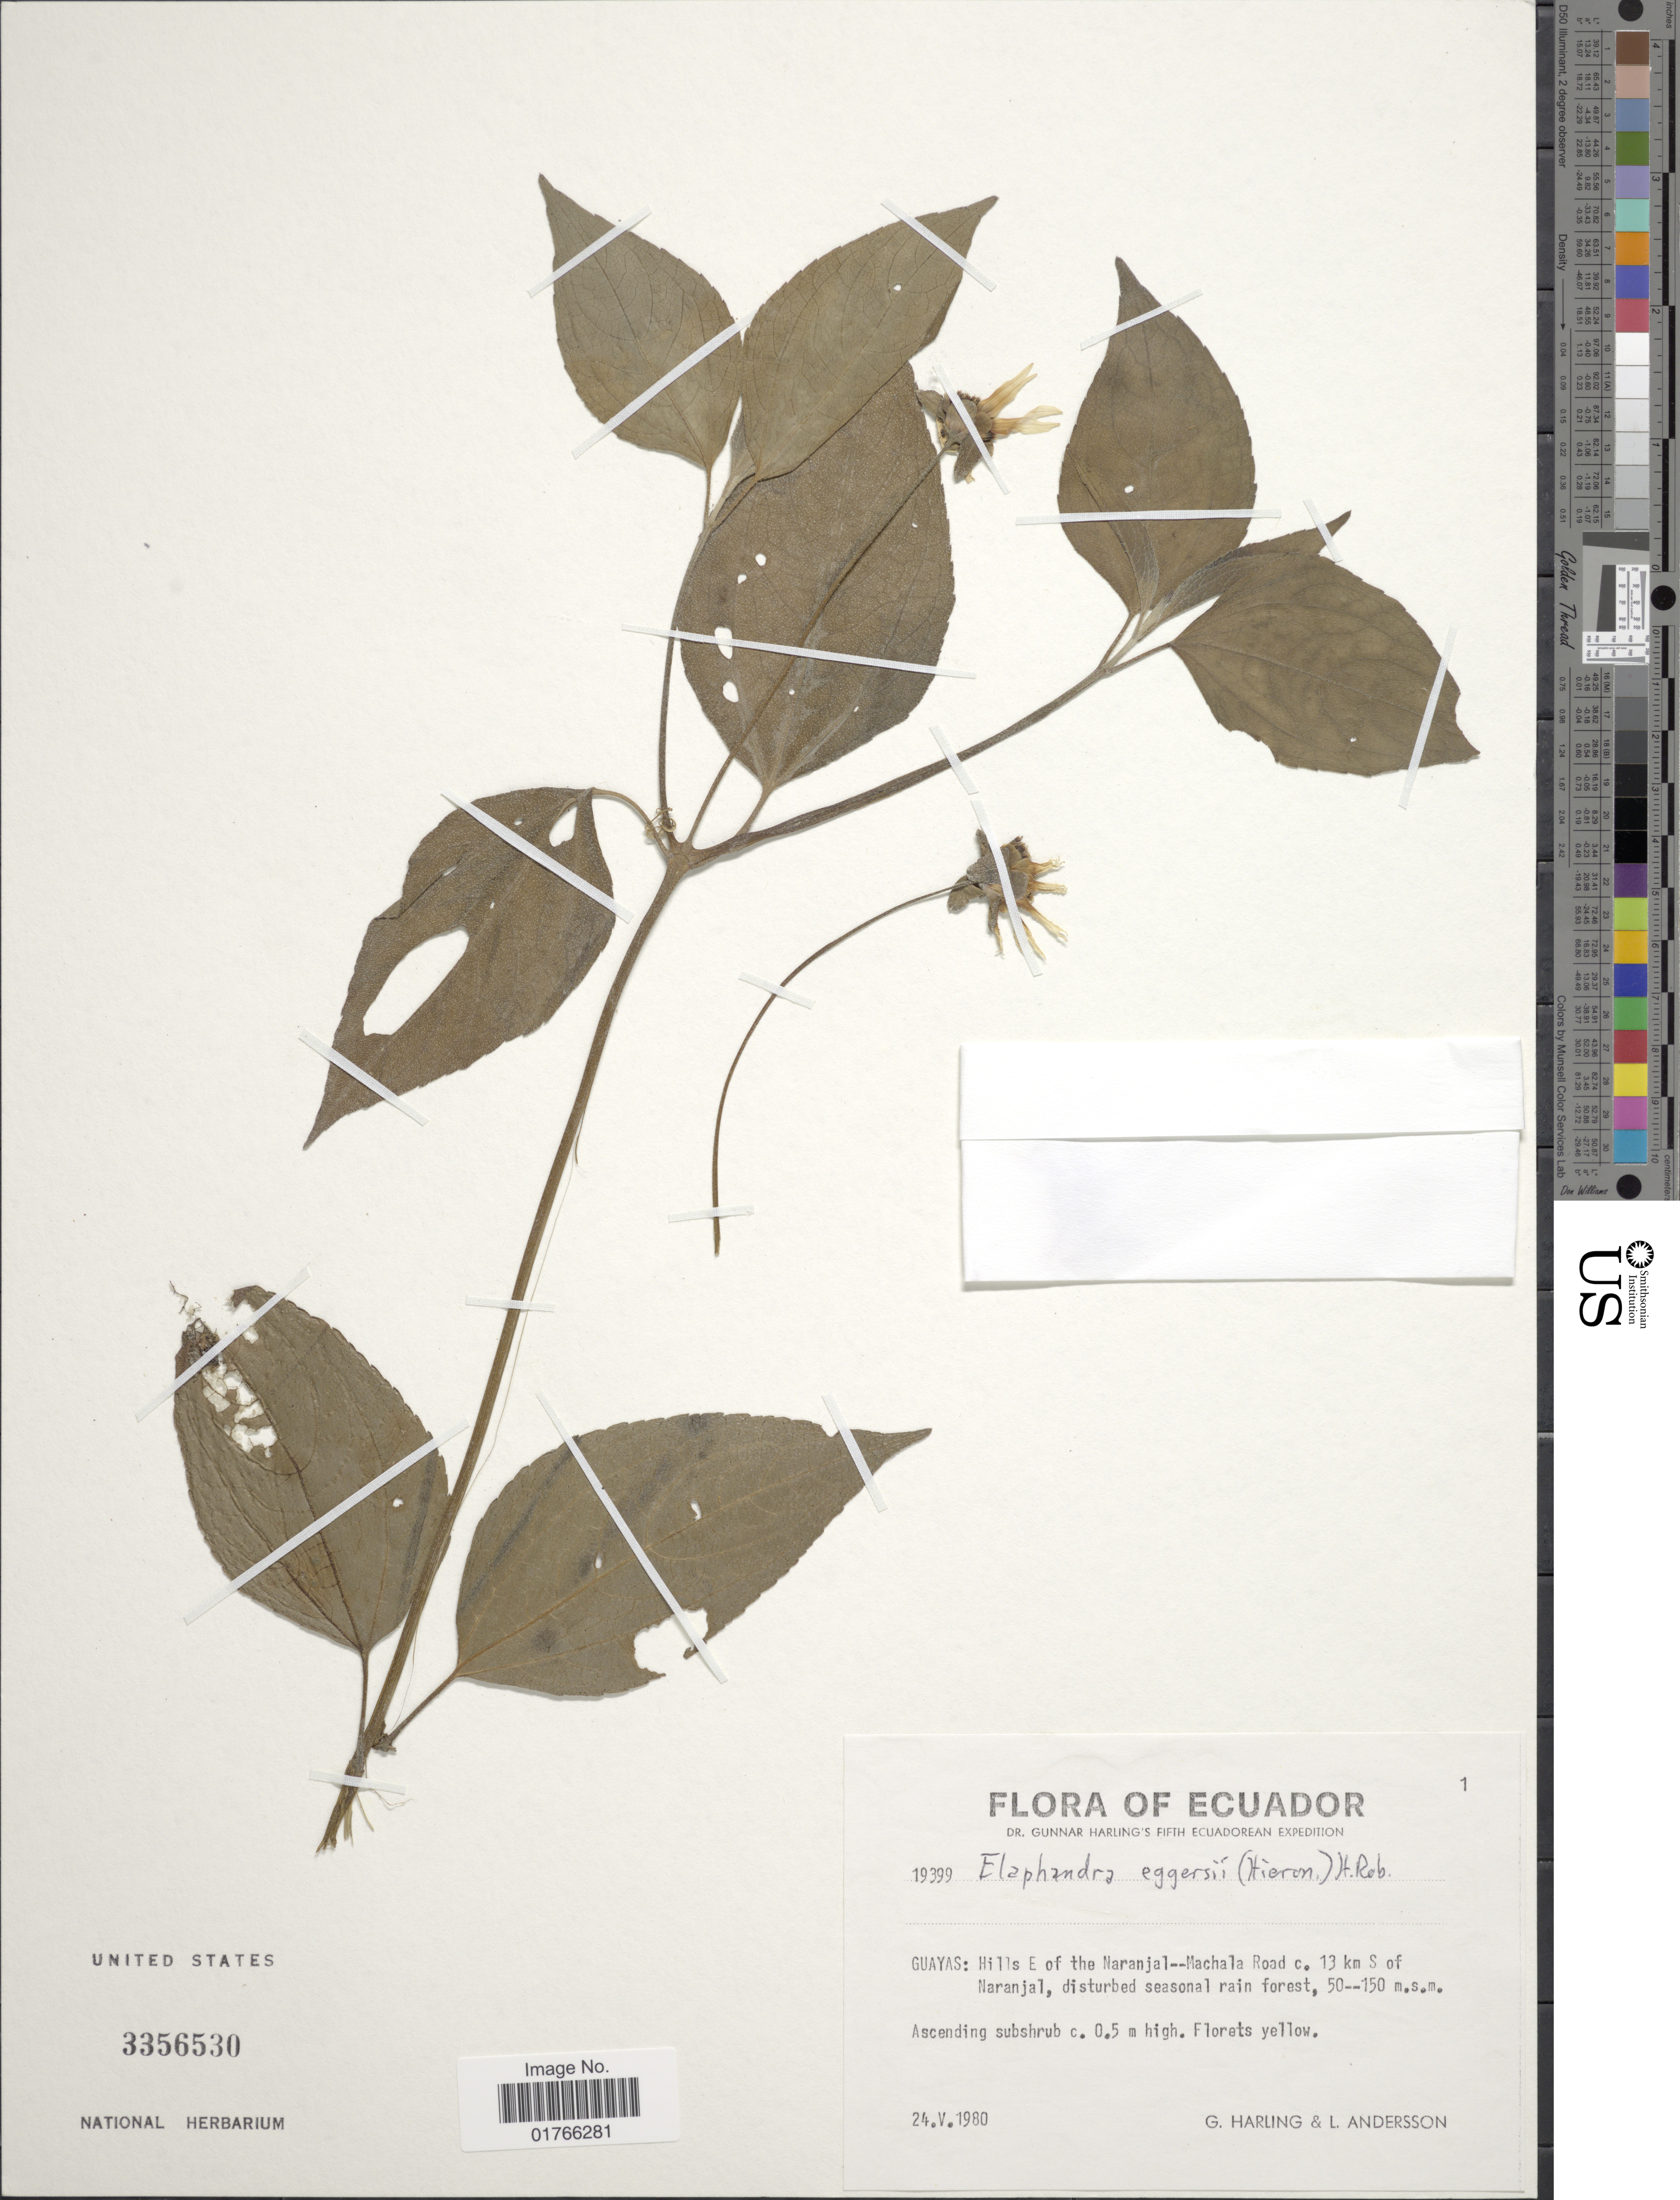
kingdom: Plantae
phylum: Tracheophyta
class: Magnoliopsida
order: Asterales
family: Asteraceae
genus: Elaphandra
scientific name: Elaphandra eggersii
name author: (Hieron.) H. Rob.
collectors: G. Harling & L. Andersson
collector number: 19399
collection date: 1980-05-24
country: Ecuador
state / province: Guayas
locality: Hills E of the Naranjal--Machala Road c. 13 km S of Naranjal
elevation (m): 50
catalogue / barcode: US 3356530